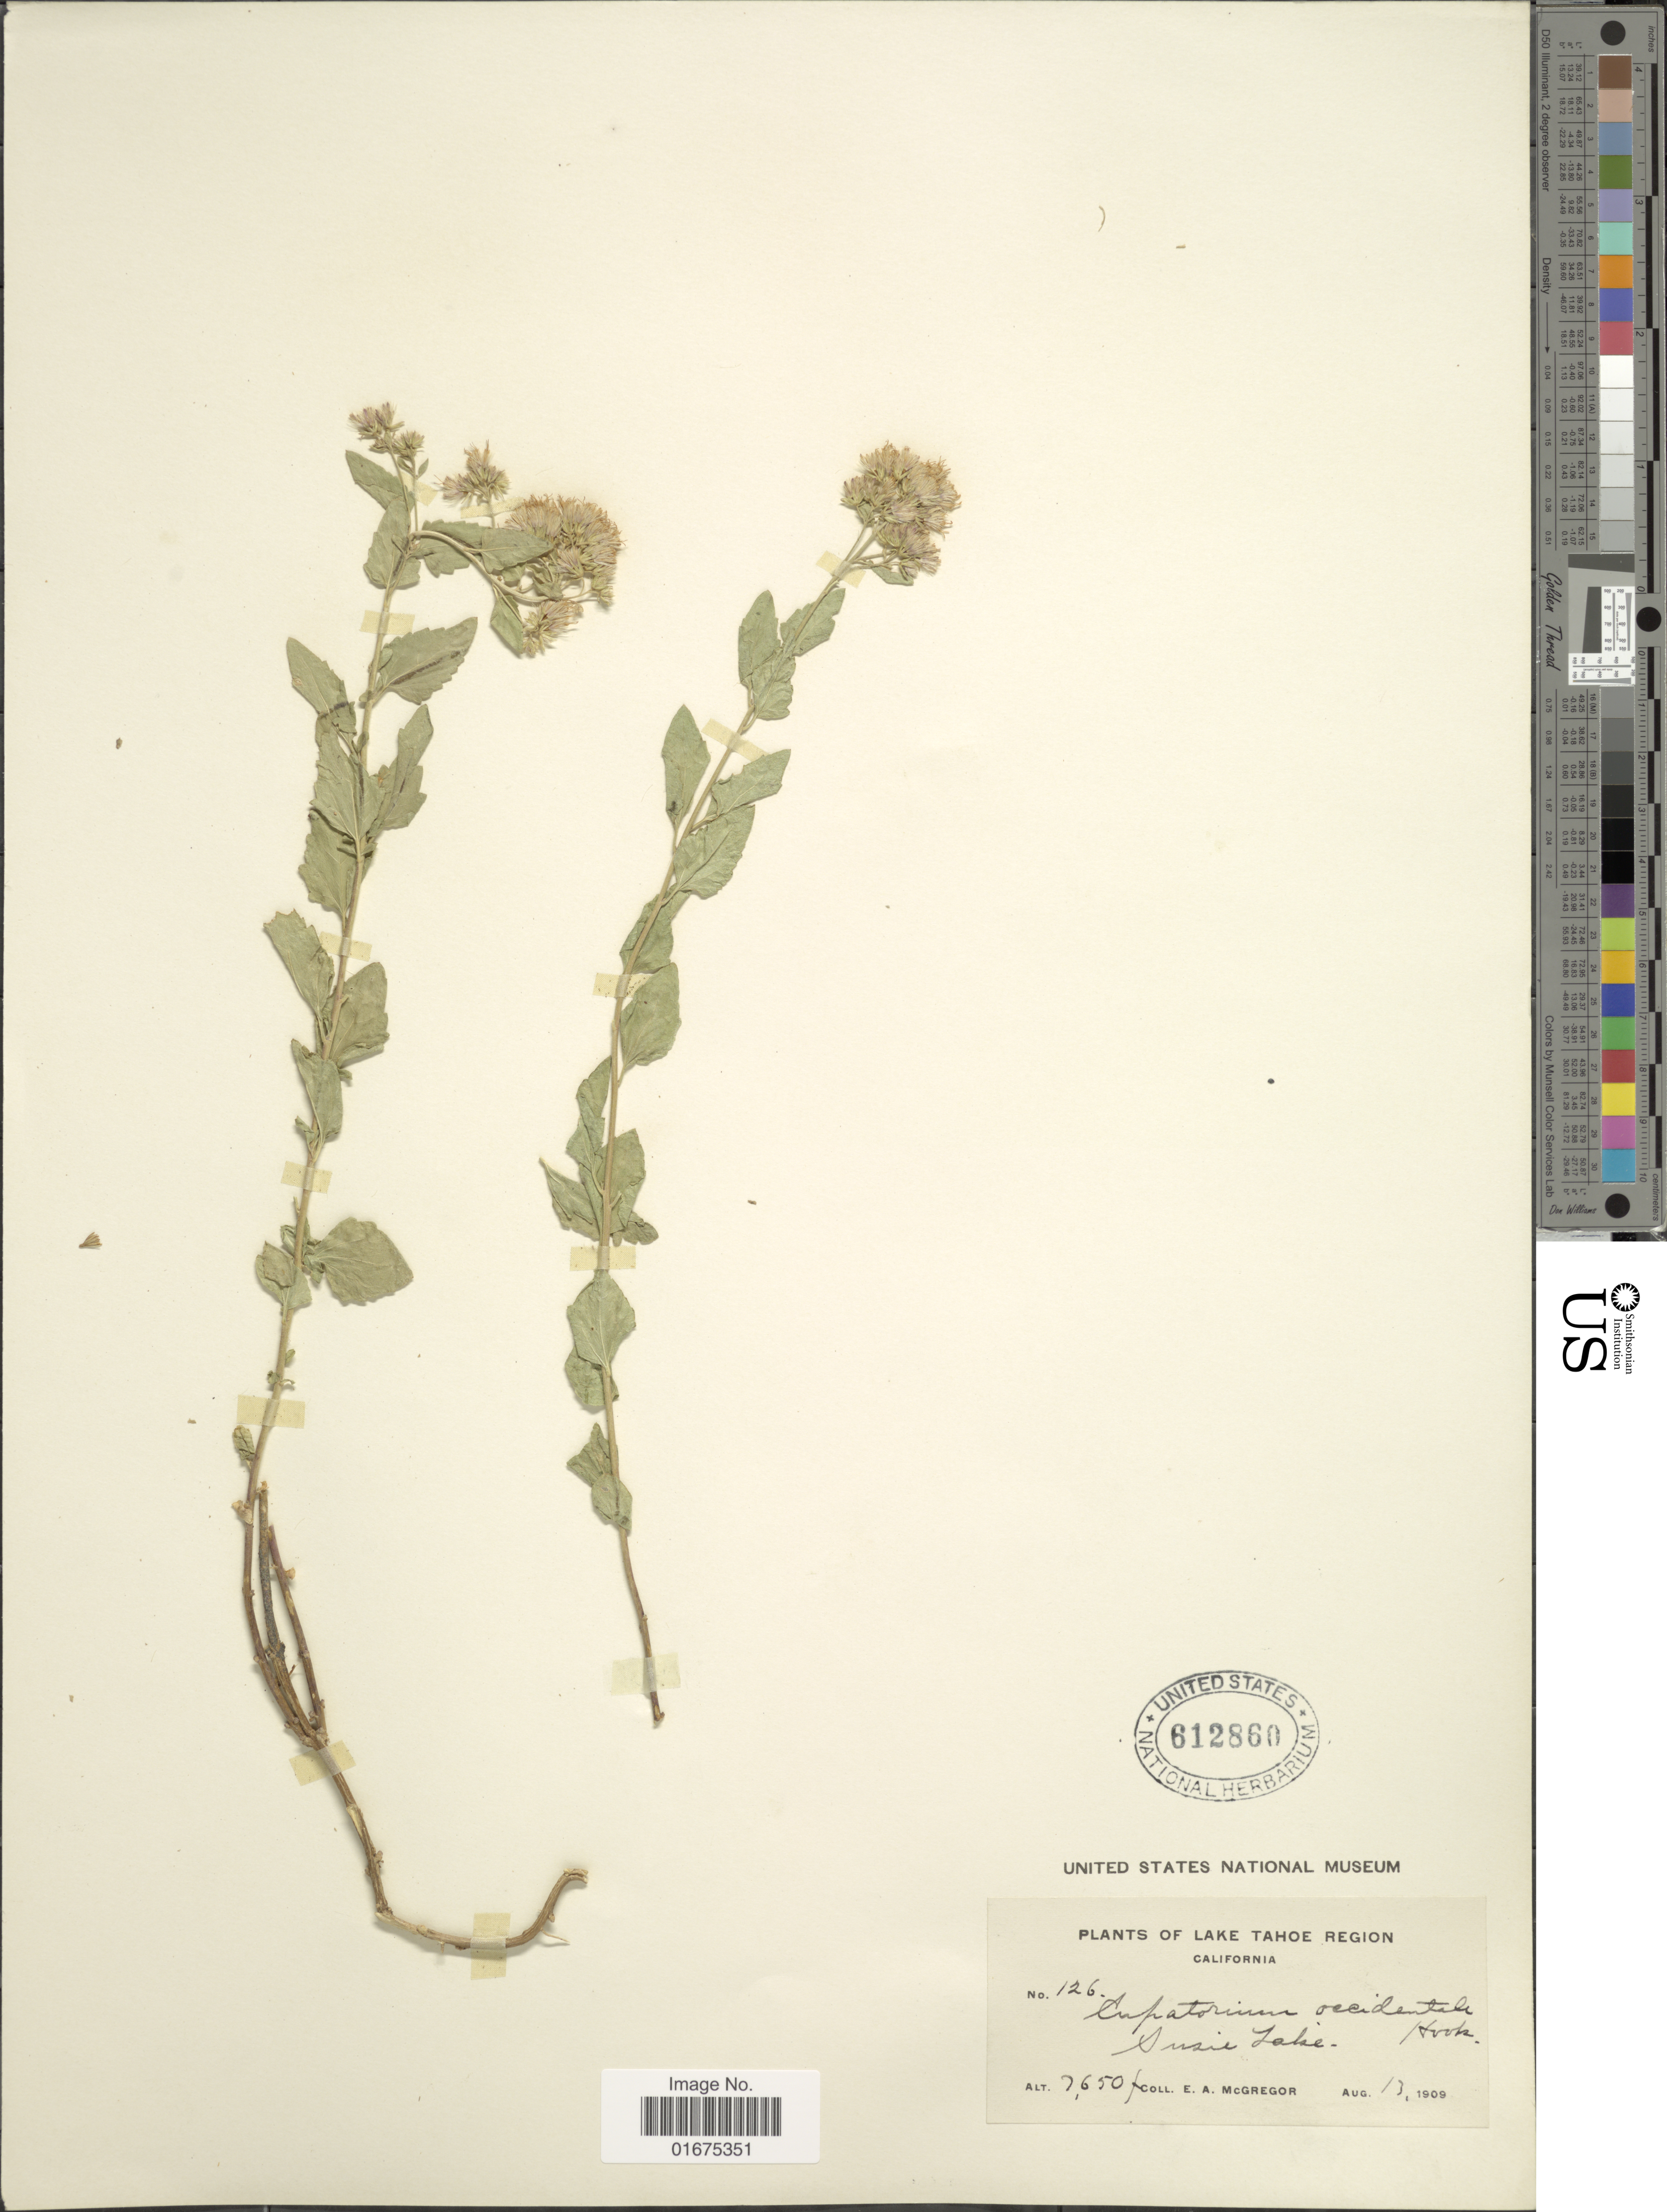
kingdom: Plantae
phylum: Tracheophyta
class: Magnoliopsida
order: Asterales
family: Asteraceae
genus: Ageratina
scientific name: Ageratina occidentalis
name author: (Hook.) R.M. King & H. Rob.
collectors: E. A. McGregor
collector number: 126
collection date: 1909-08-13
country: United States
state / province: California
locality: Lake Tahoe Region, Susie Lake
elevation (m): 233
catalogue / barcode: US 612860